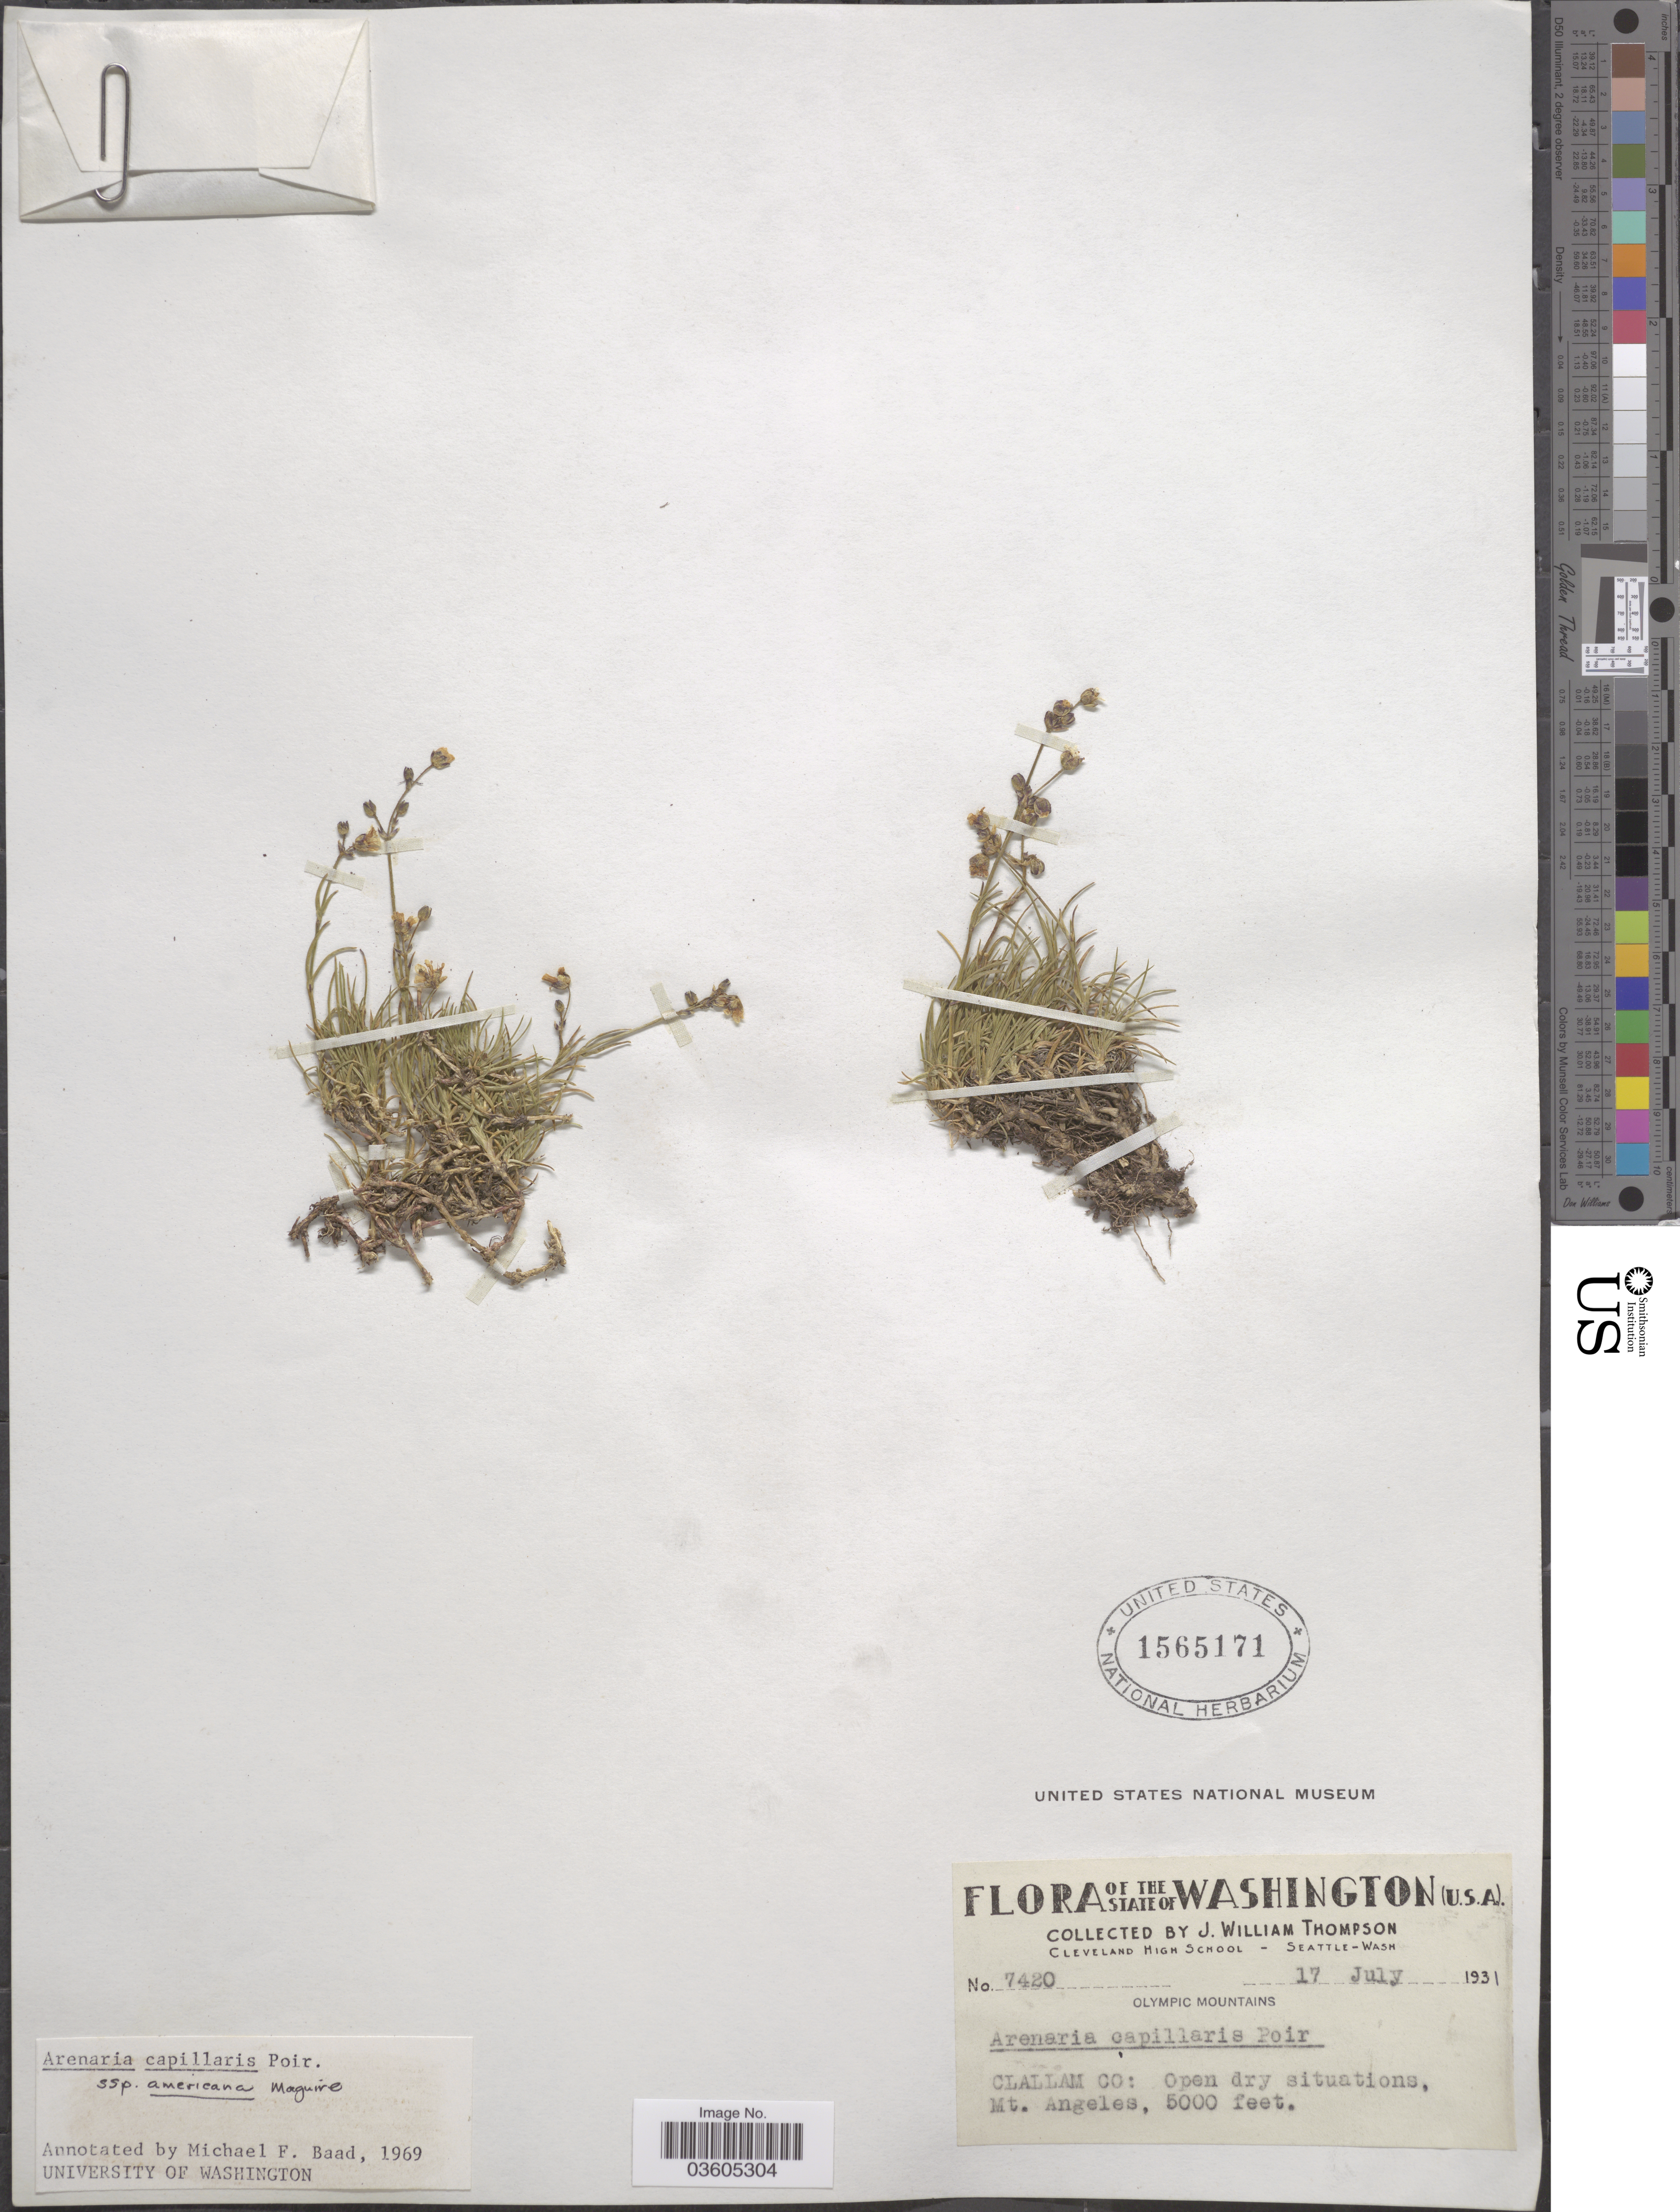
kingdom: Plantae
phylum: Tracheophyta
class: Magnoliopsida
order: Caryophyllales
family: Caryophyllaceae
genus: Eremogone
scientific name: Eremogone capillaris var. americana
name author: (Maguire) R.L. Hartm. & Rabeler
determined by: U.S. National Herbarium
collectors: J. W. Thompson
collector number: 7420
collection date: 1931-07-17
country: United States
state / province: Washington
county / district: Clallam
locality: Clallam Co: Mt. Angeles.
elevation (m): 1524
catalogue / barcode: US 1565171